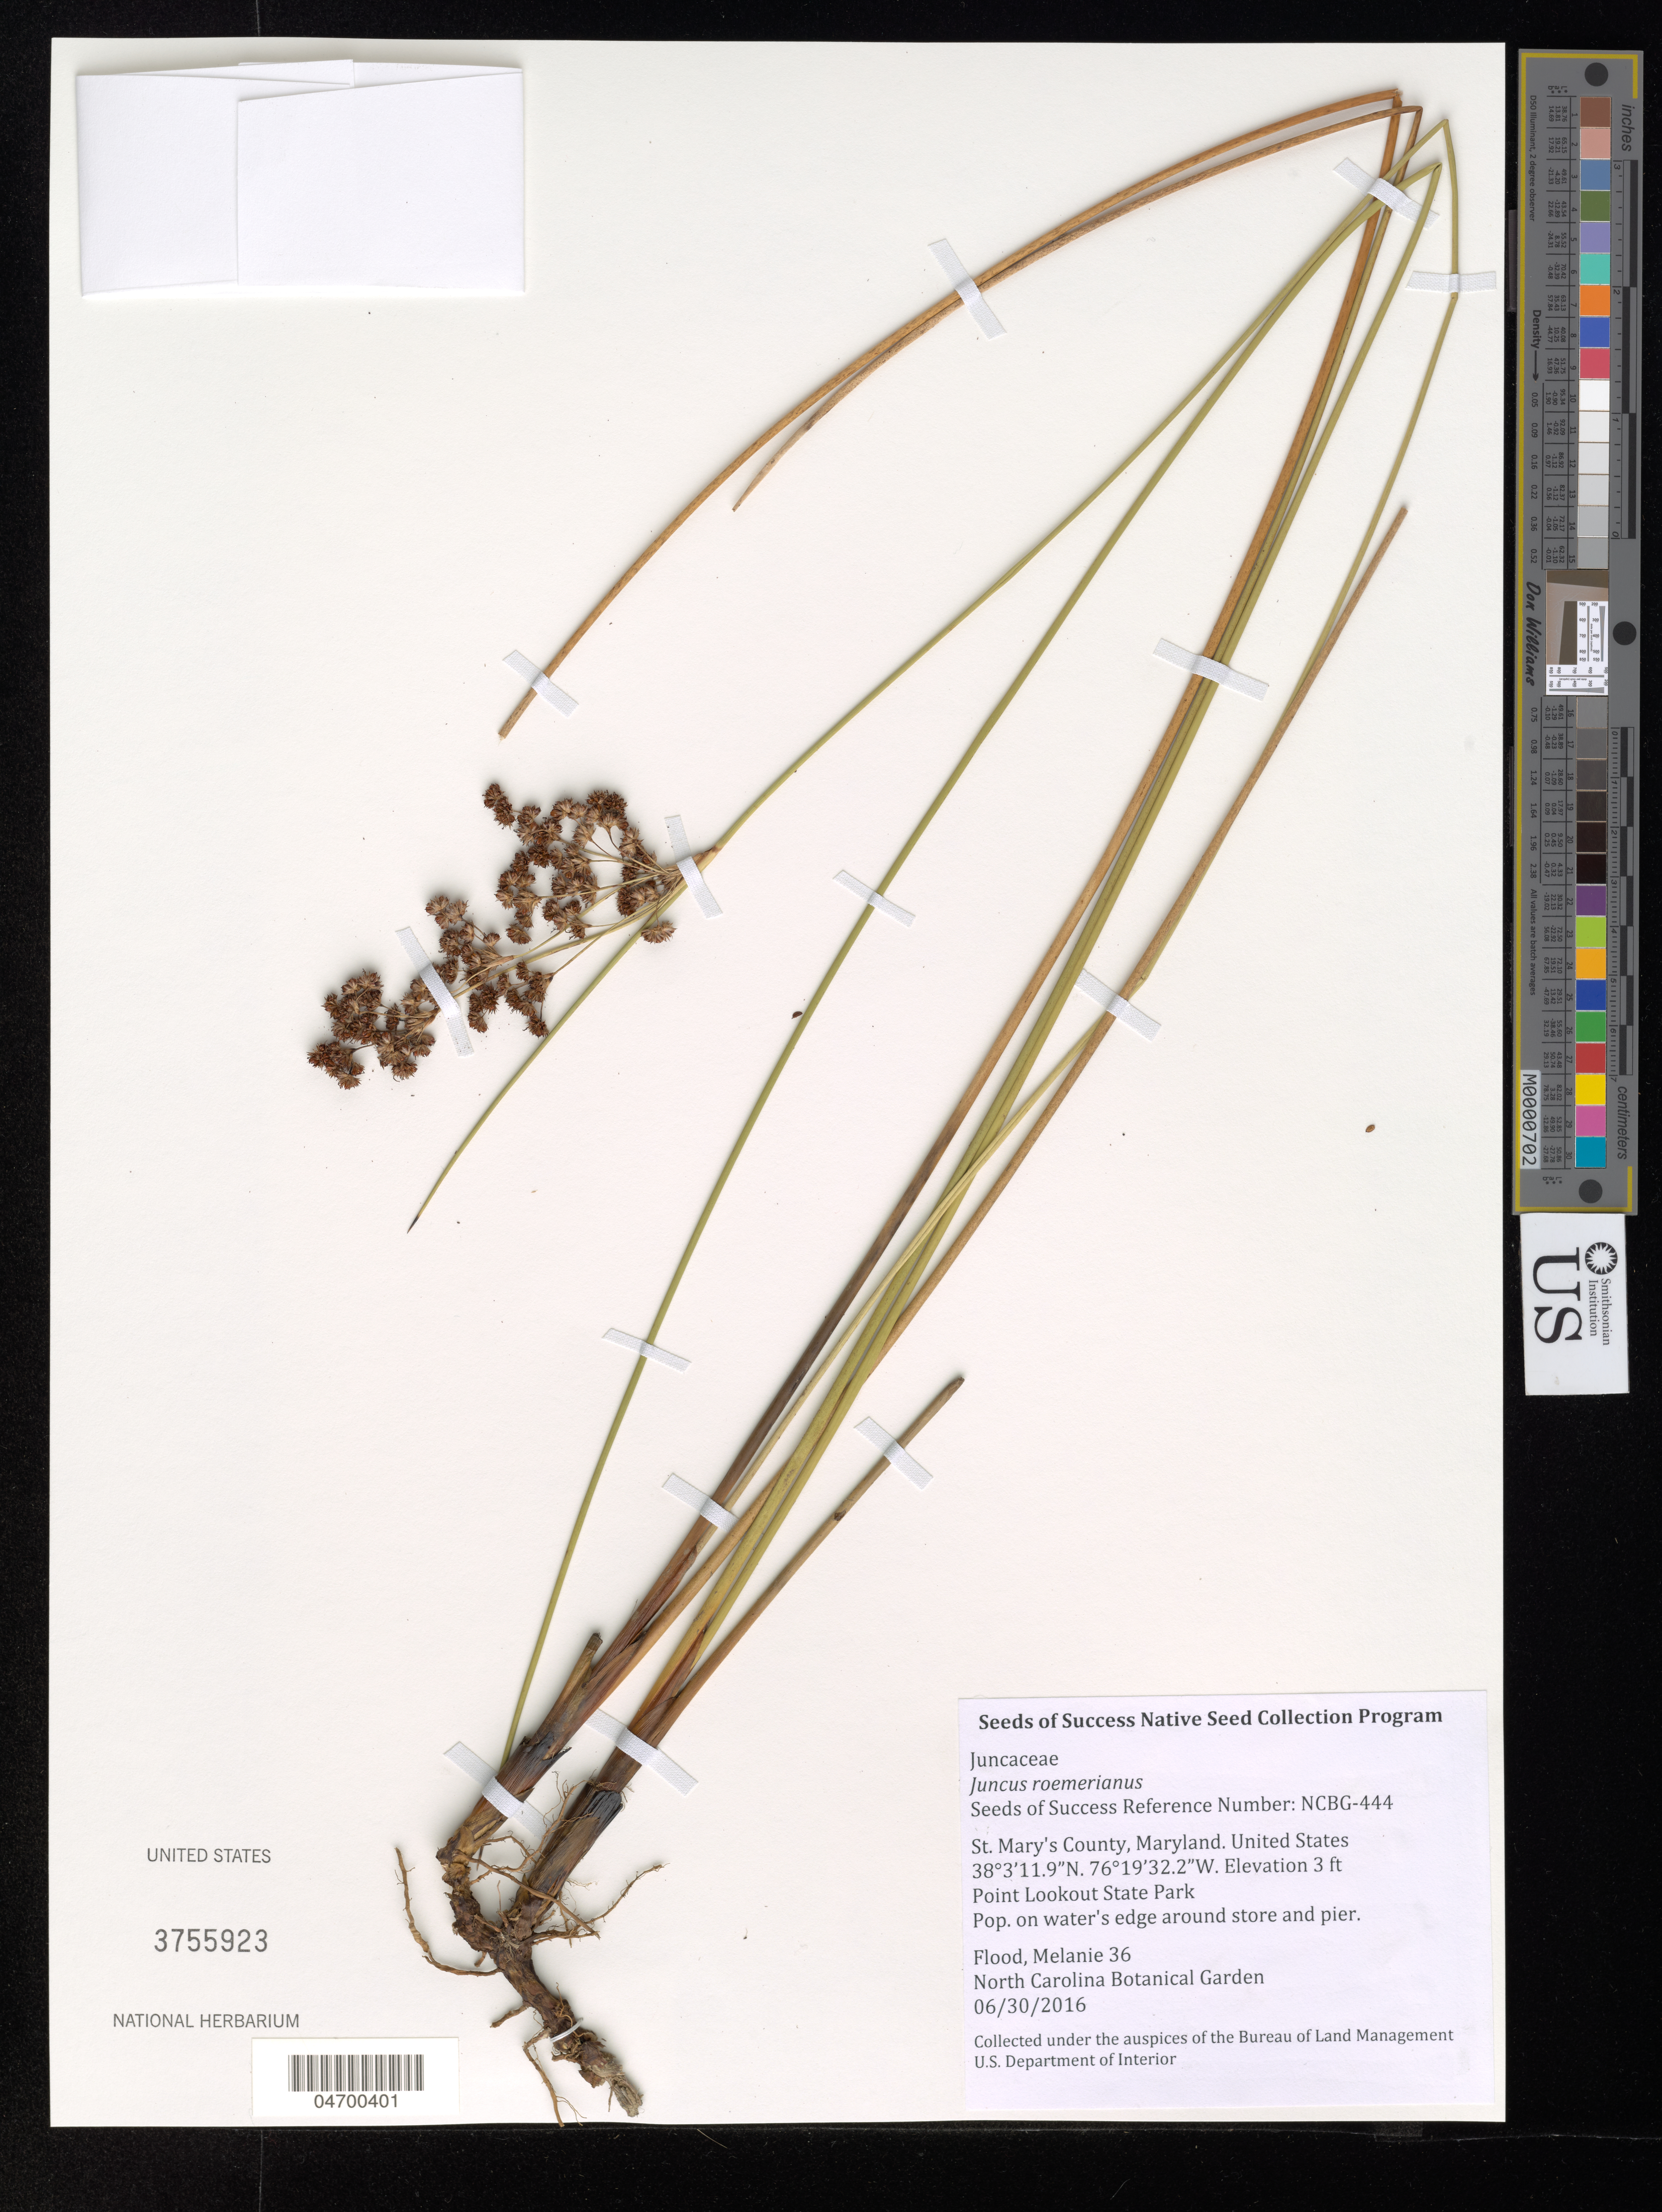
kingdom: Plantae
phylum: Tracheophyta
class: Liliopsida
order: Poales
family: Juncaceae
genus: Juncus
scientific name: Juncus roemerianus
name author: Scheele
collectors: M. Flood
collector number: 36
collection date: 2016-06-30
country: United States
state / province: Maryland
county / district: St. Mary's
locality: St. Mary's County. Point Lookout State Park. Pop. on water's edge around store and pier.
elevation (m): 1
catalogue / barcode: US 3755923